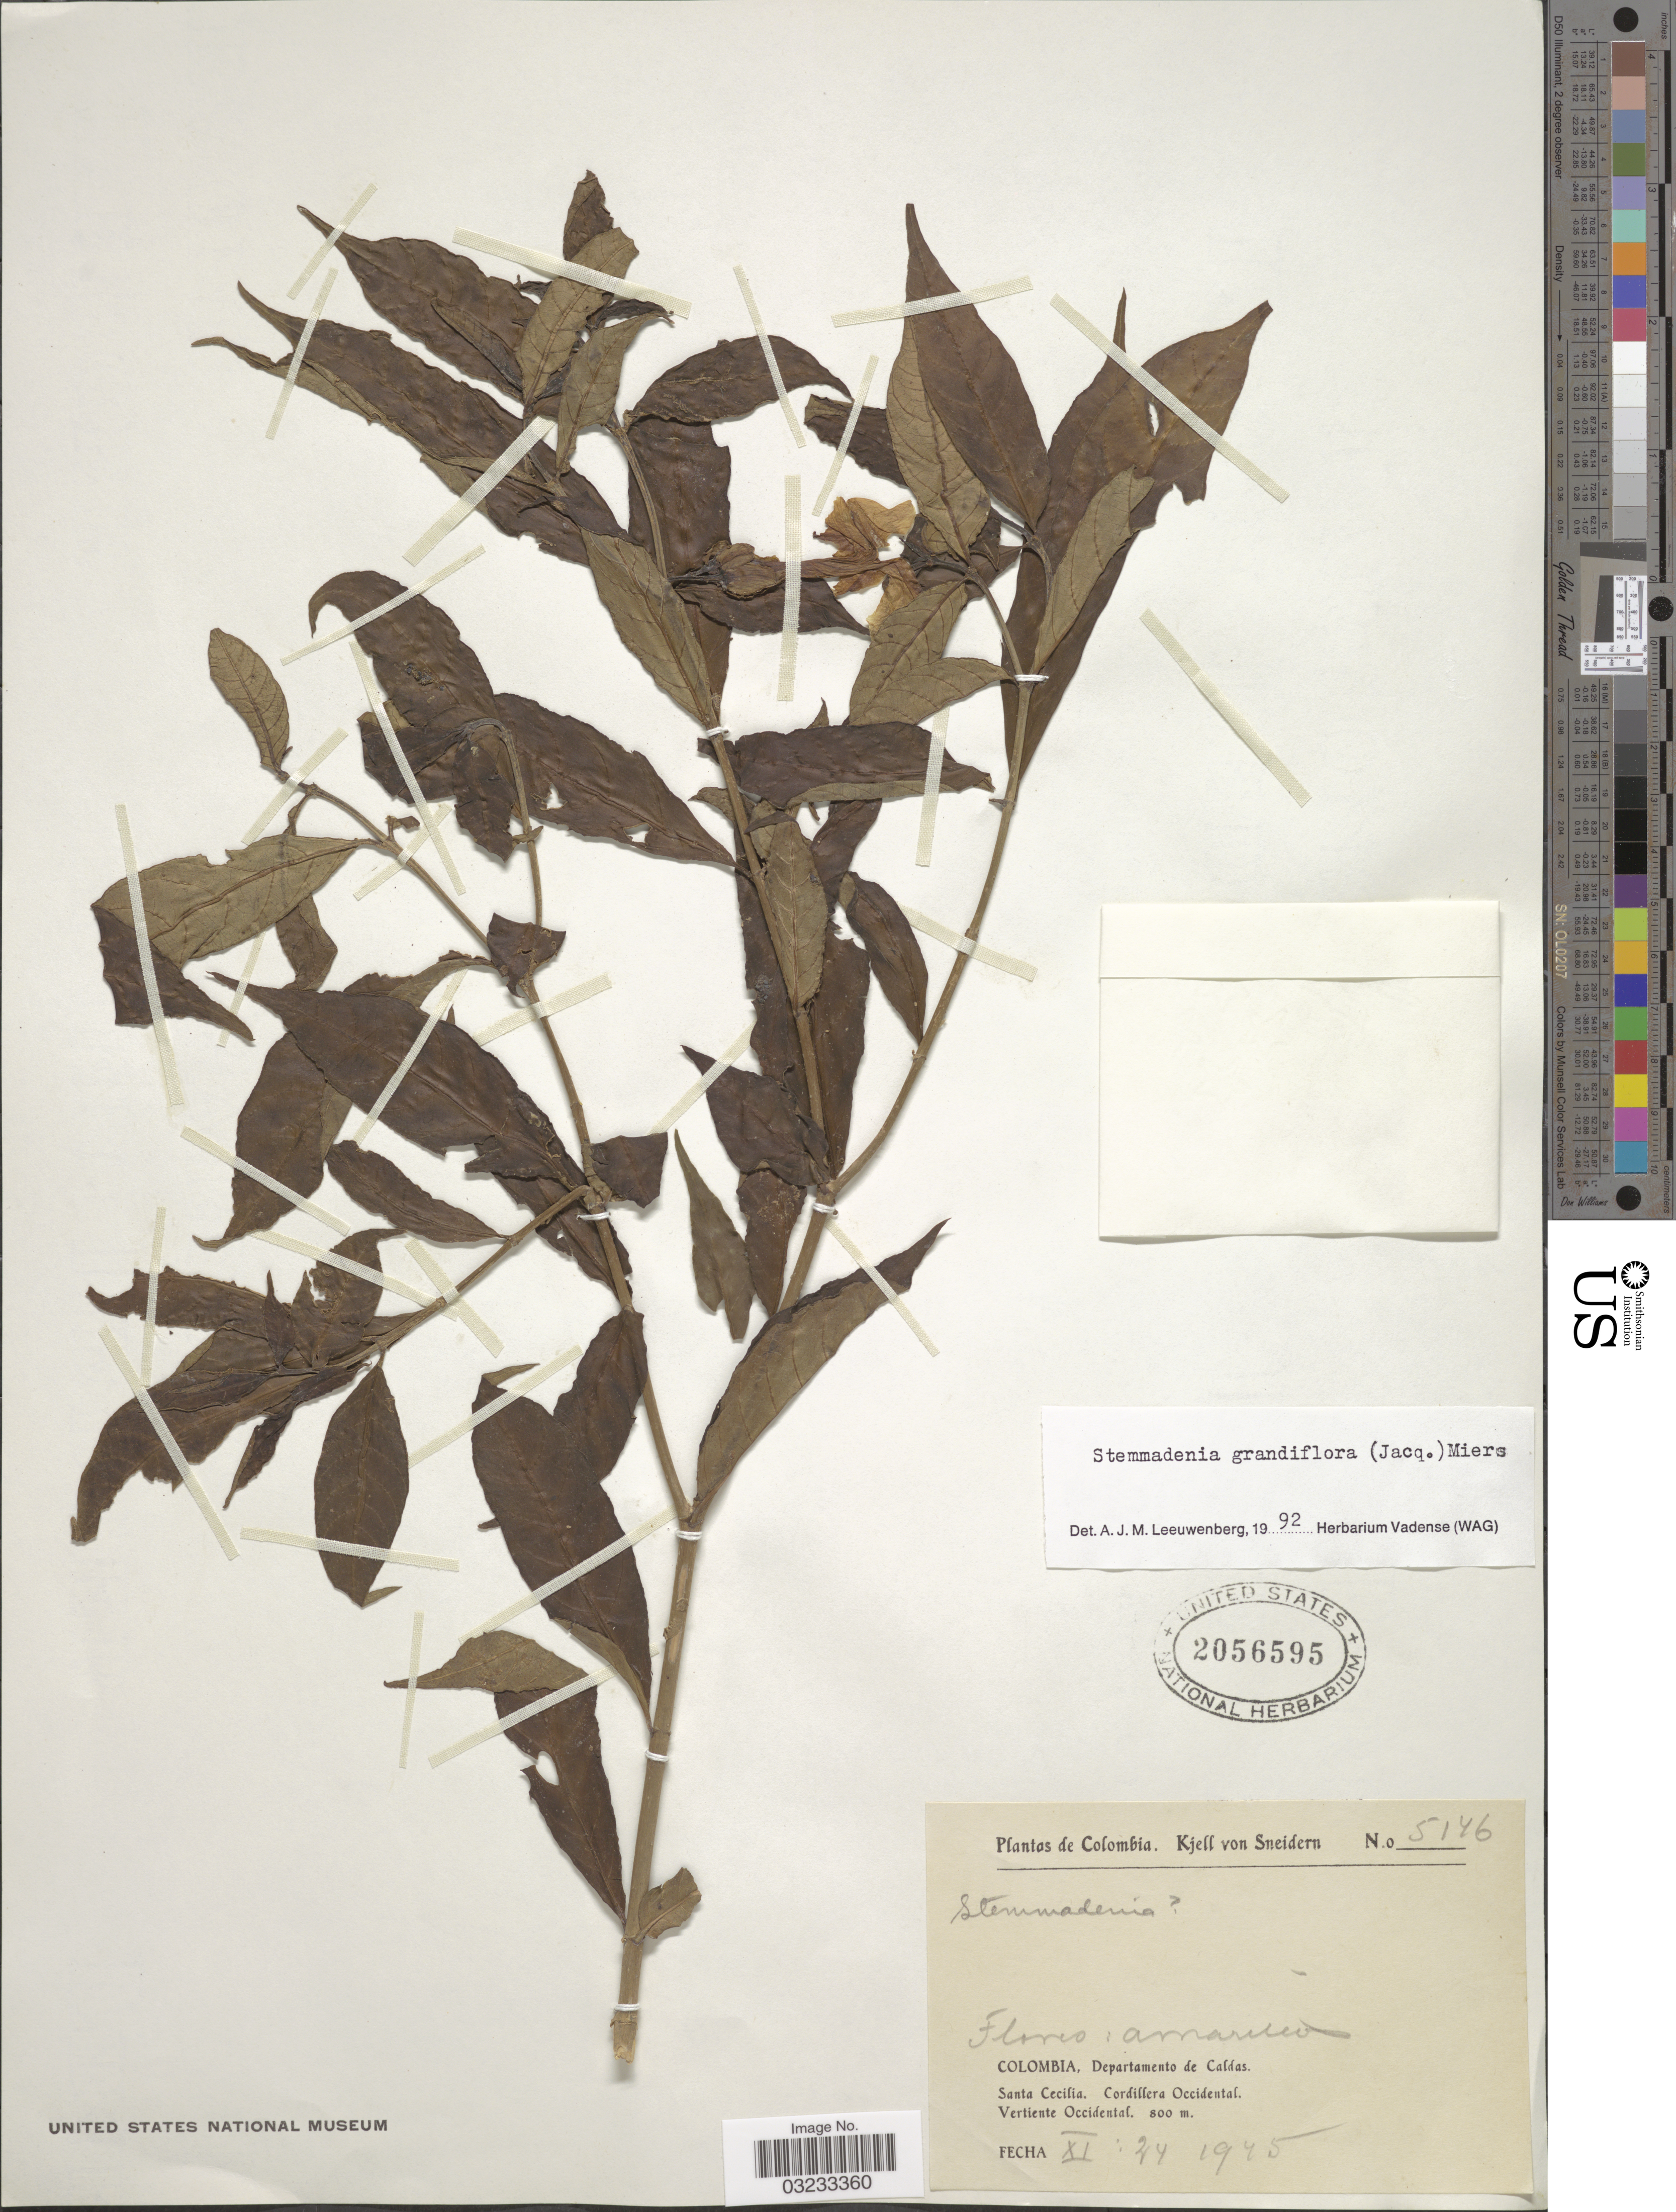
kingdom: Plantae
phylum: Tracheophyta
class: Magnoliopsida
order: Gentianales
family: Apocynaceae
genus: Stemmadenia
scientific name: Stemmadenia grandiflora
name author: (Jacq.) Miers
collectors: K. von Sneidern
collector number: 5146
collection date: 1945-11-24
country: Colombia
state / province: Caldas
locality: Departamento de Caldas. Santa Cecilia. Cordillera Occidental. Vertiente Occidental.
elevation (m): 800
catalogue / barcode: US 2056595